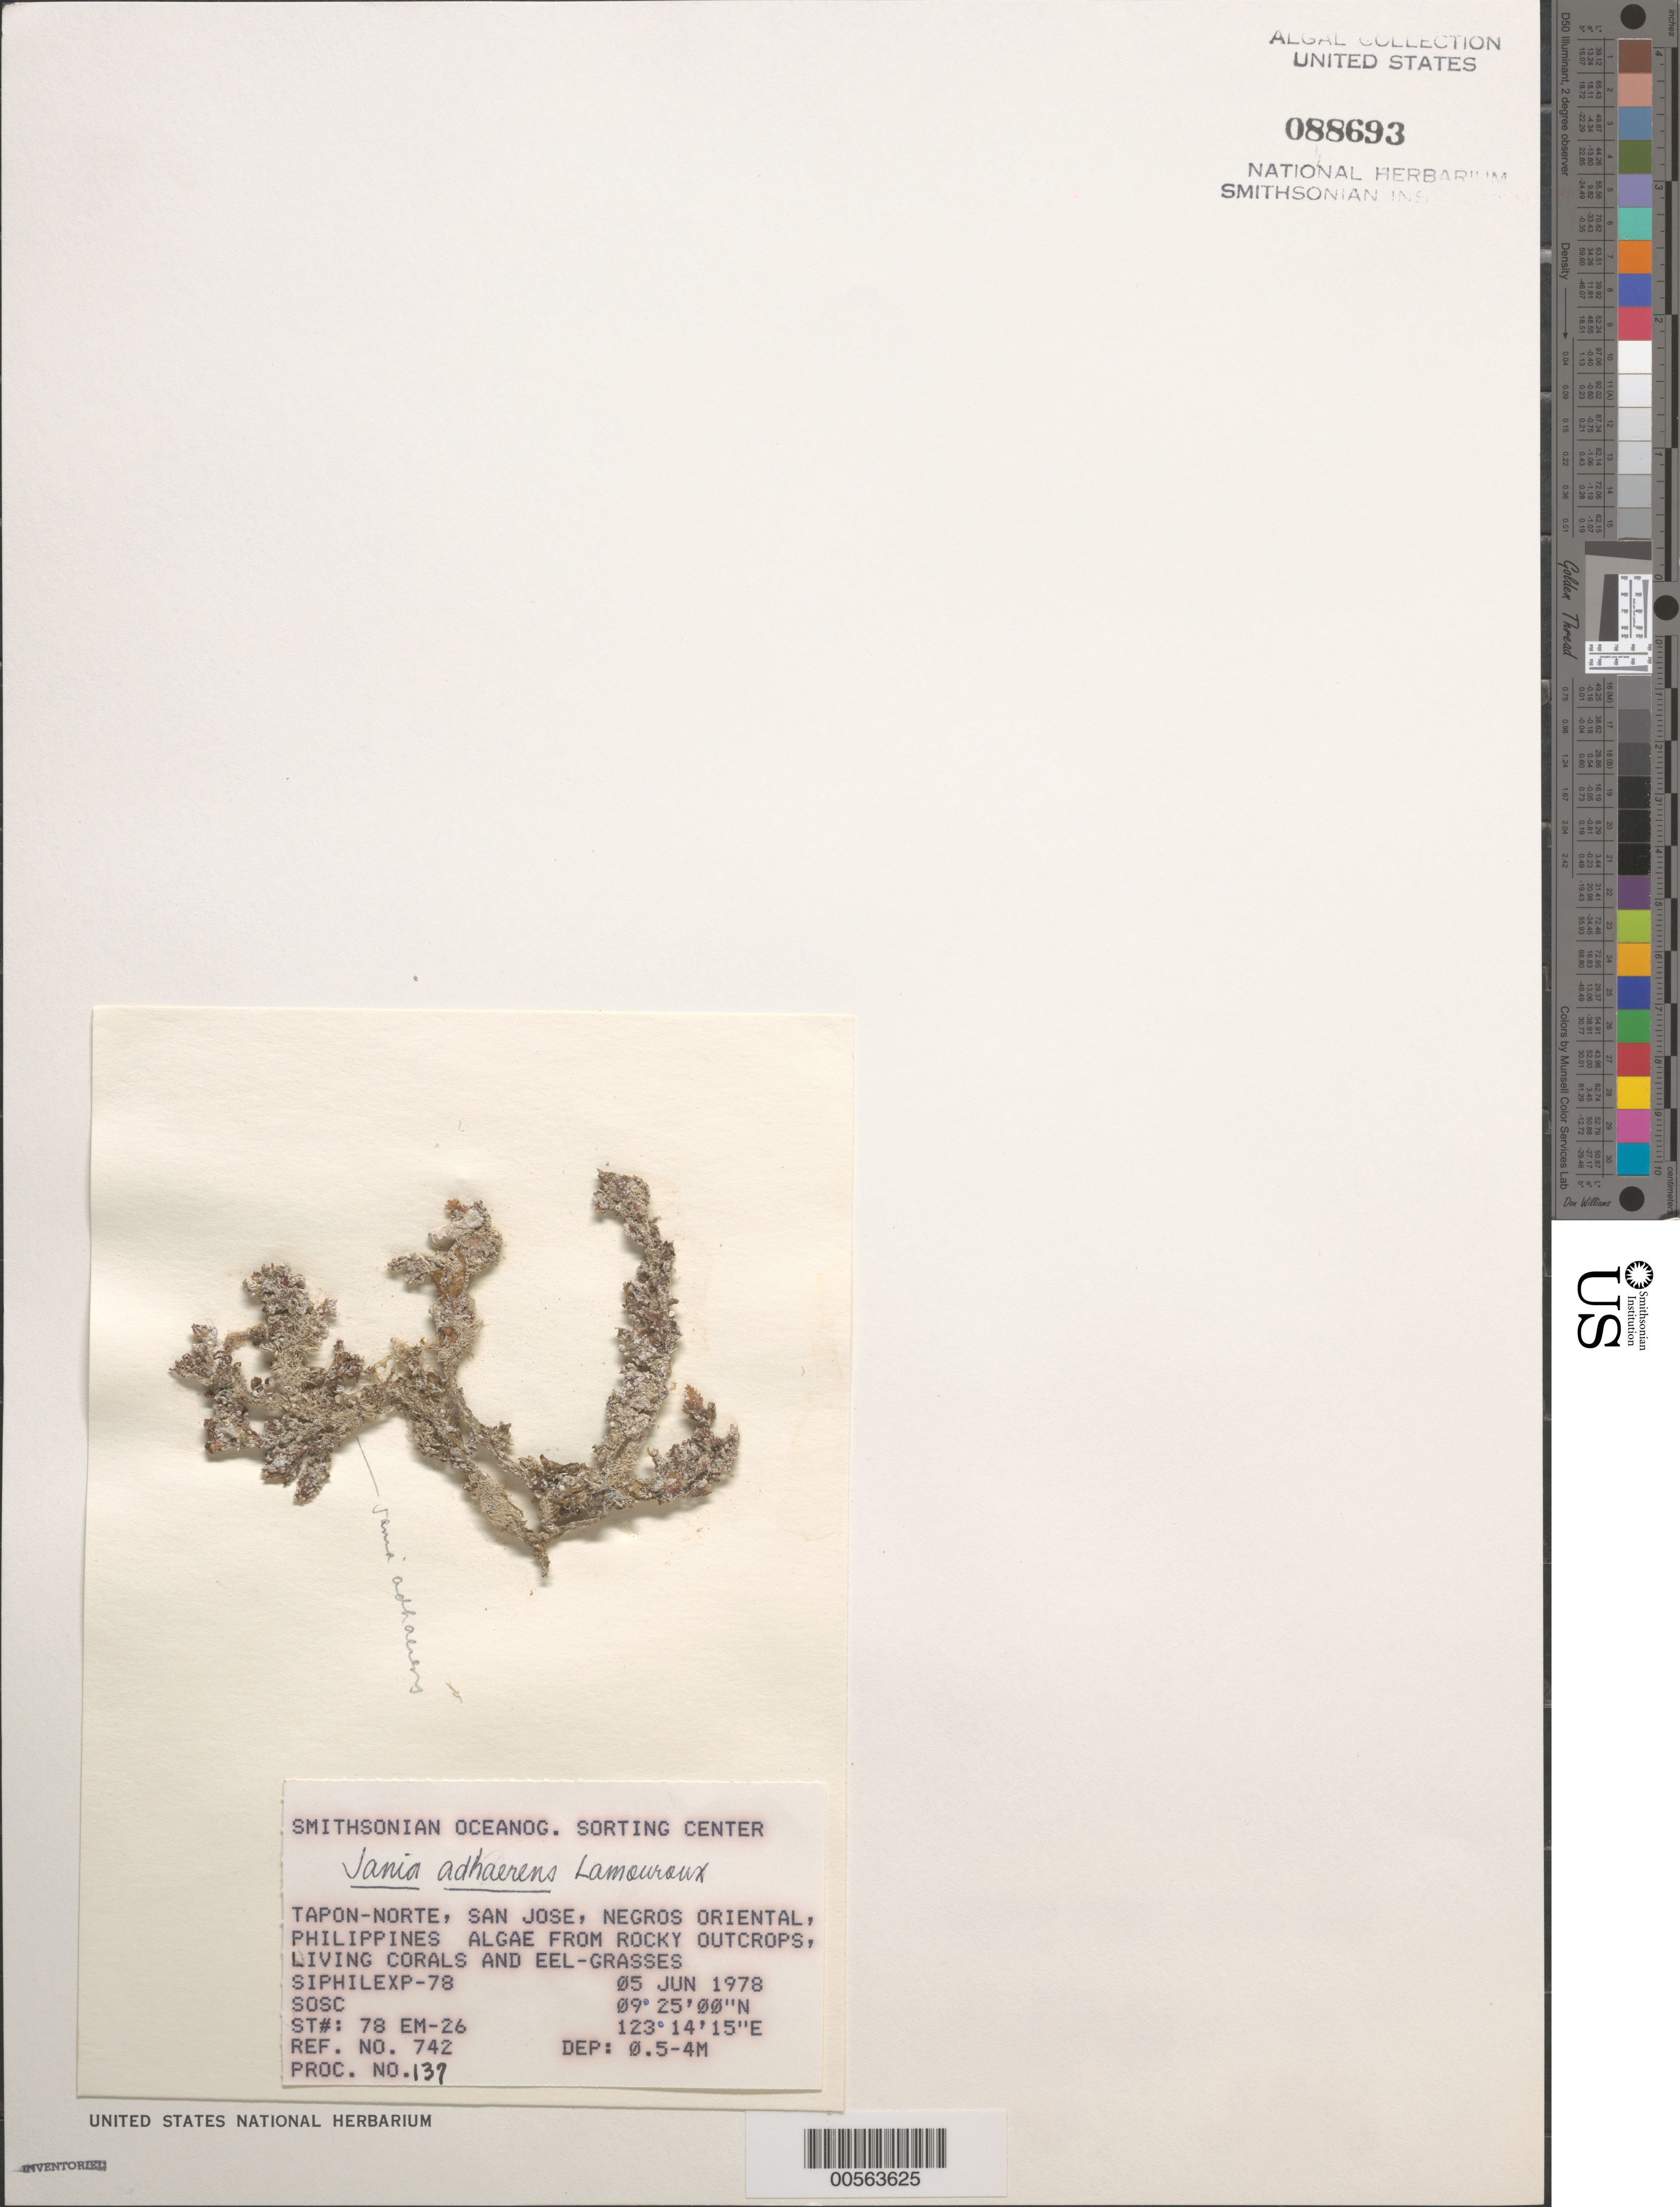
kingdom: Plantae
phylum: Rhodophyta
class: Florideophyceae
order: Corallinales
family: Corallinaceae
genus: Jania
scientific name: Jania pedunculatum var. adhaerens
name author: (J.V.Lamouroux) A.S.Harvey et al.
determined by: Algae name updating Project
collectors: SOSC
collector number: Station 78 Em-26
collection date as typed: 05 Jun 1978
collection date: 1978-06-05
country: Philippines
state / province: Central Visayas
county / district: Negros Oriental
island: Negros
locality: Tapan-Norte, San Jose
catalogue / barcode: US 88693